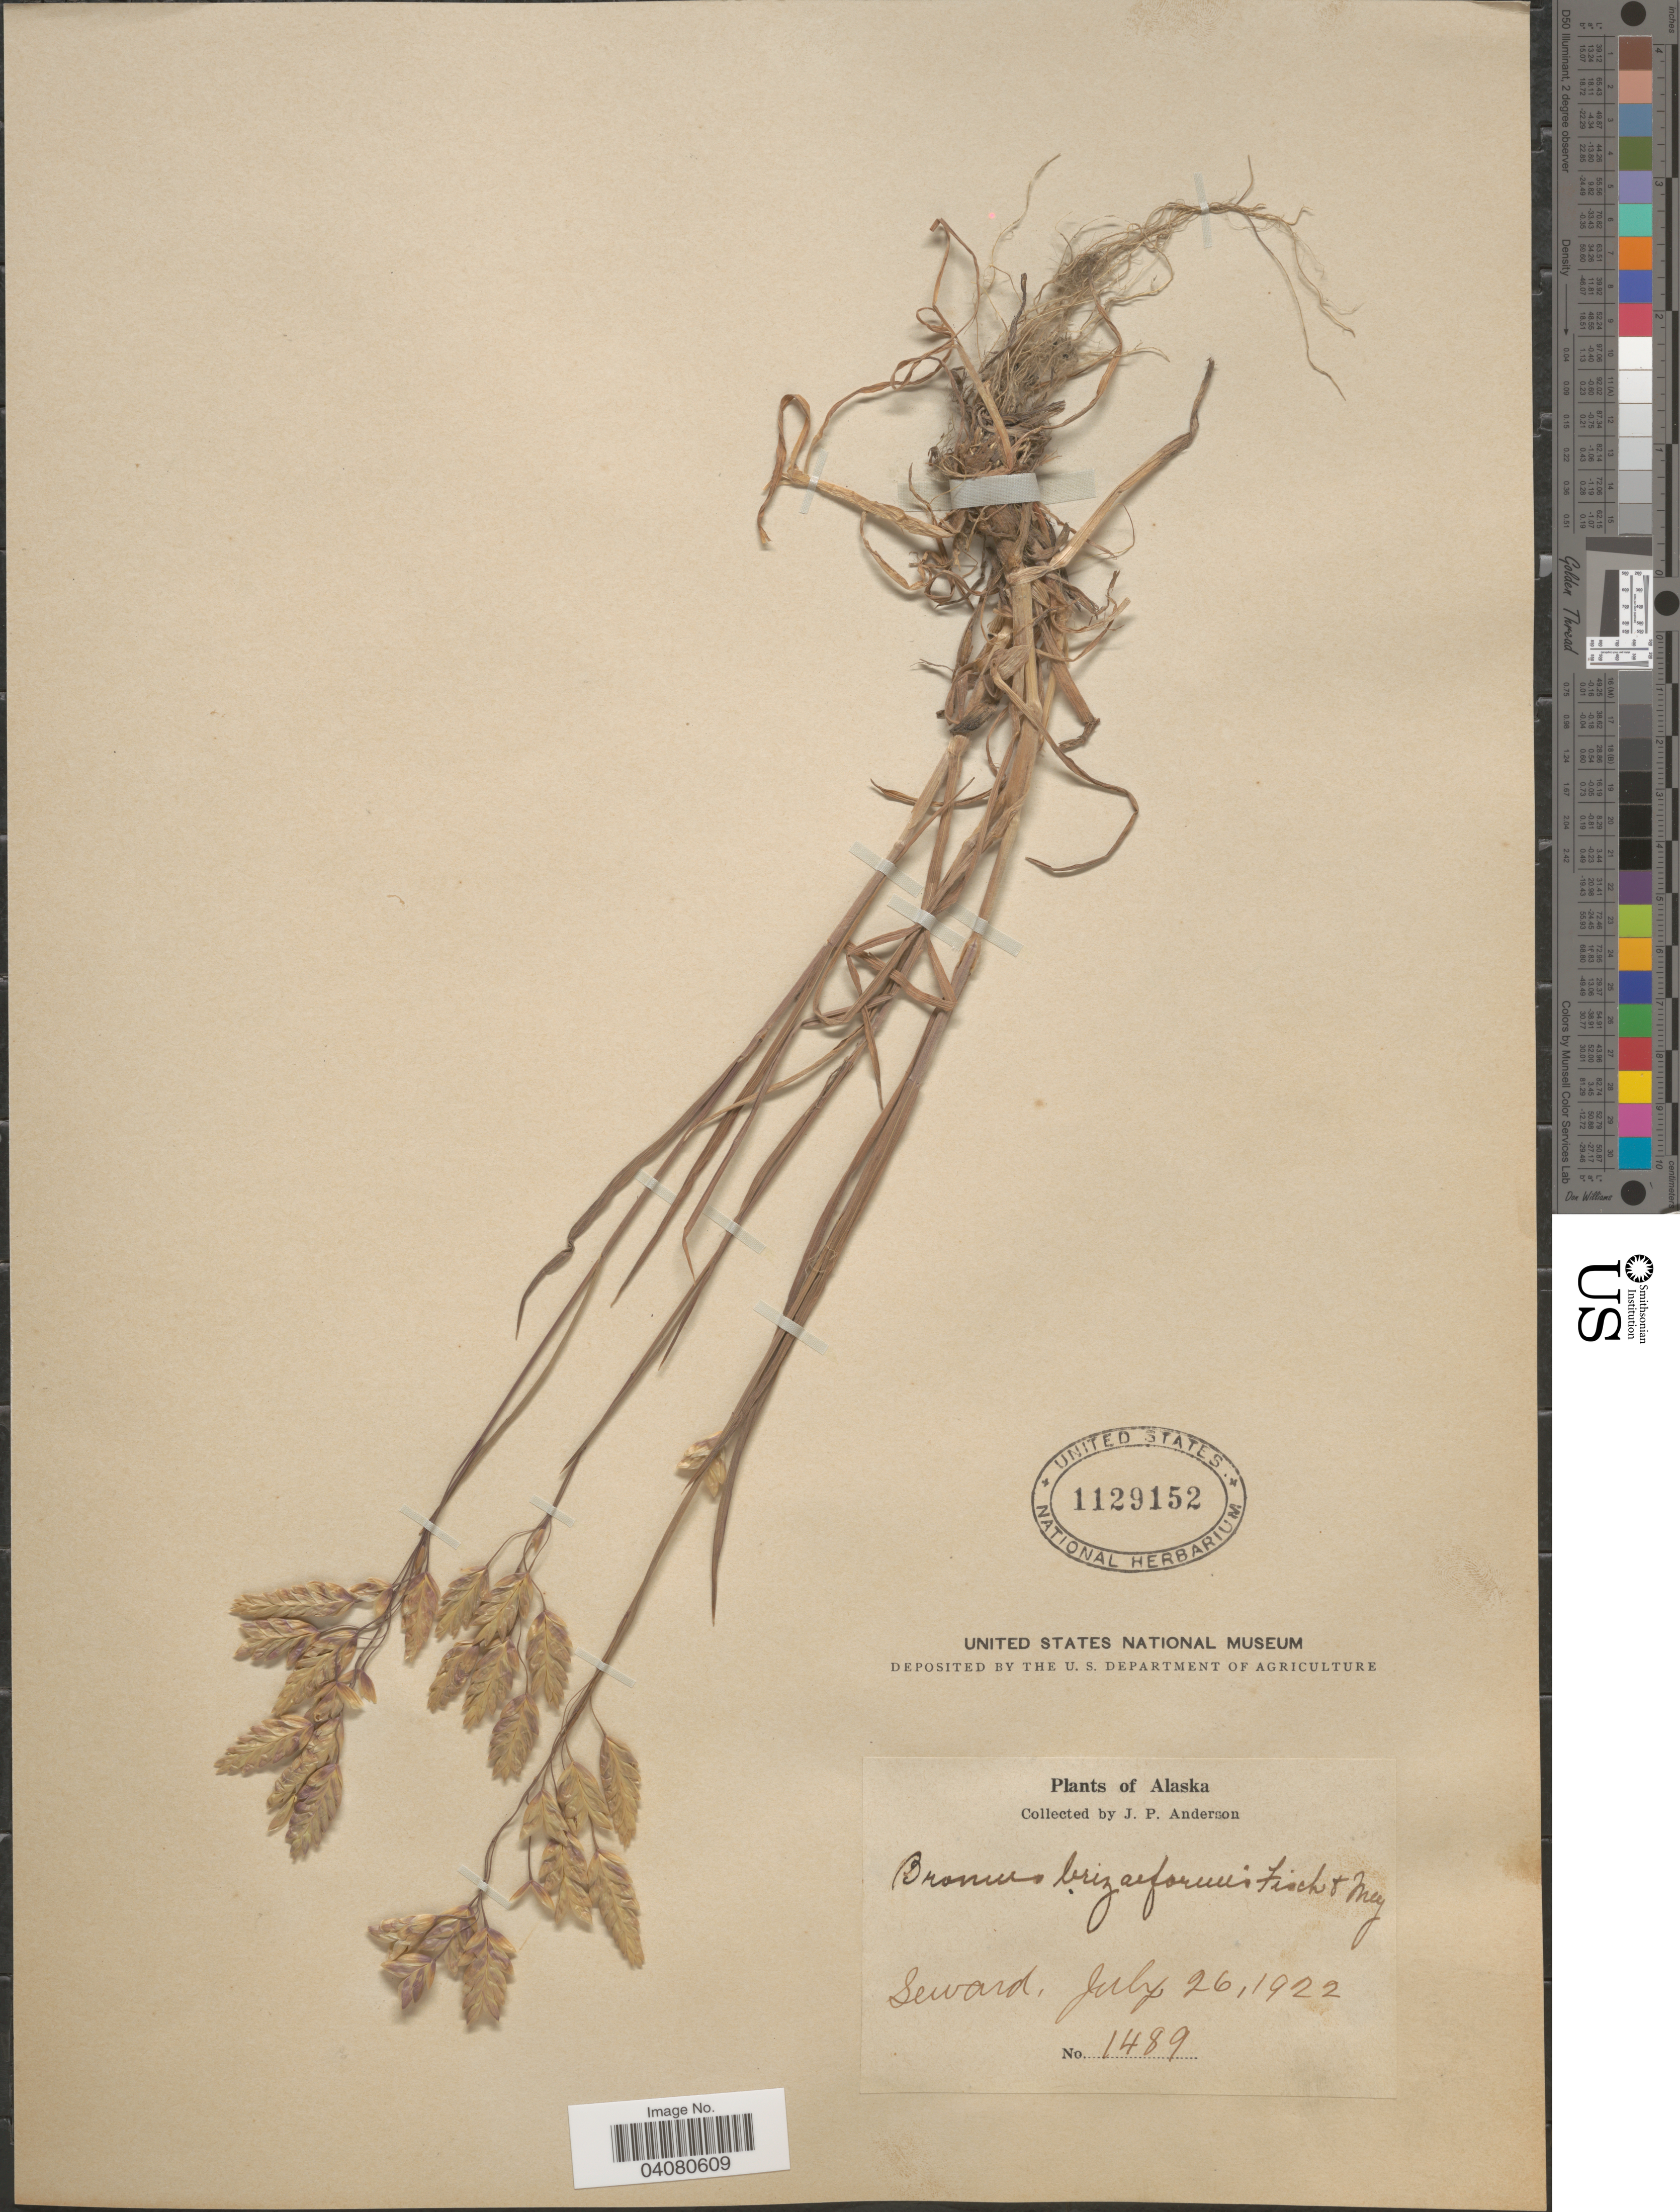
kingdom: Plantae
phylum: Tracheophyta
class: Liliopsida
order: Poales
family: Poaceae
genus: Bromus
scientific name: Bromus briziformis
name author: Fisch. & C.A. Mey.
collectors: J. P. Anderson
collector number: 1489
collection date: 1922-07-26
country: United States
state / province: Alaska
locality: Seward.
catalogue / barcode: US 1129152